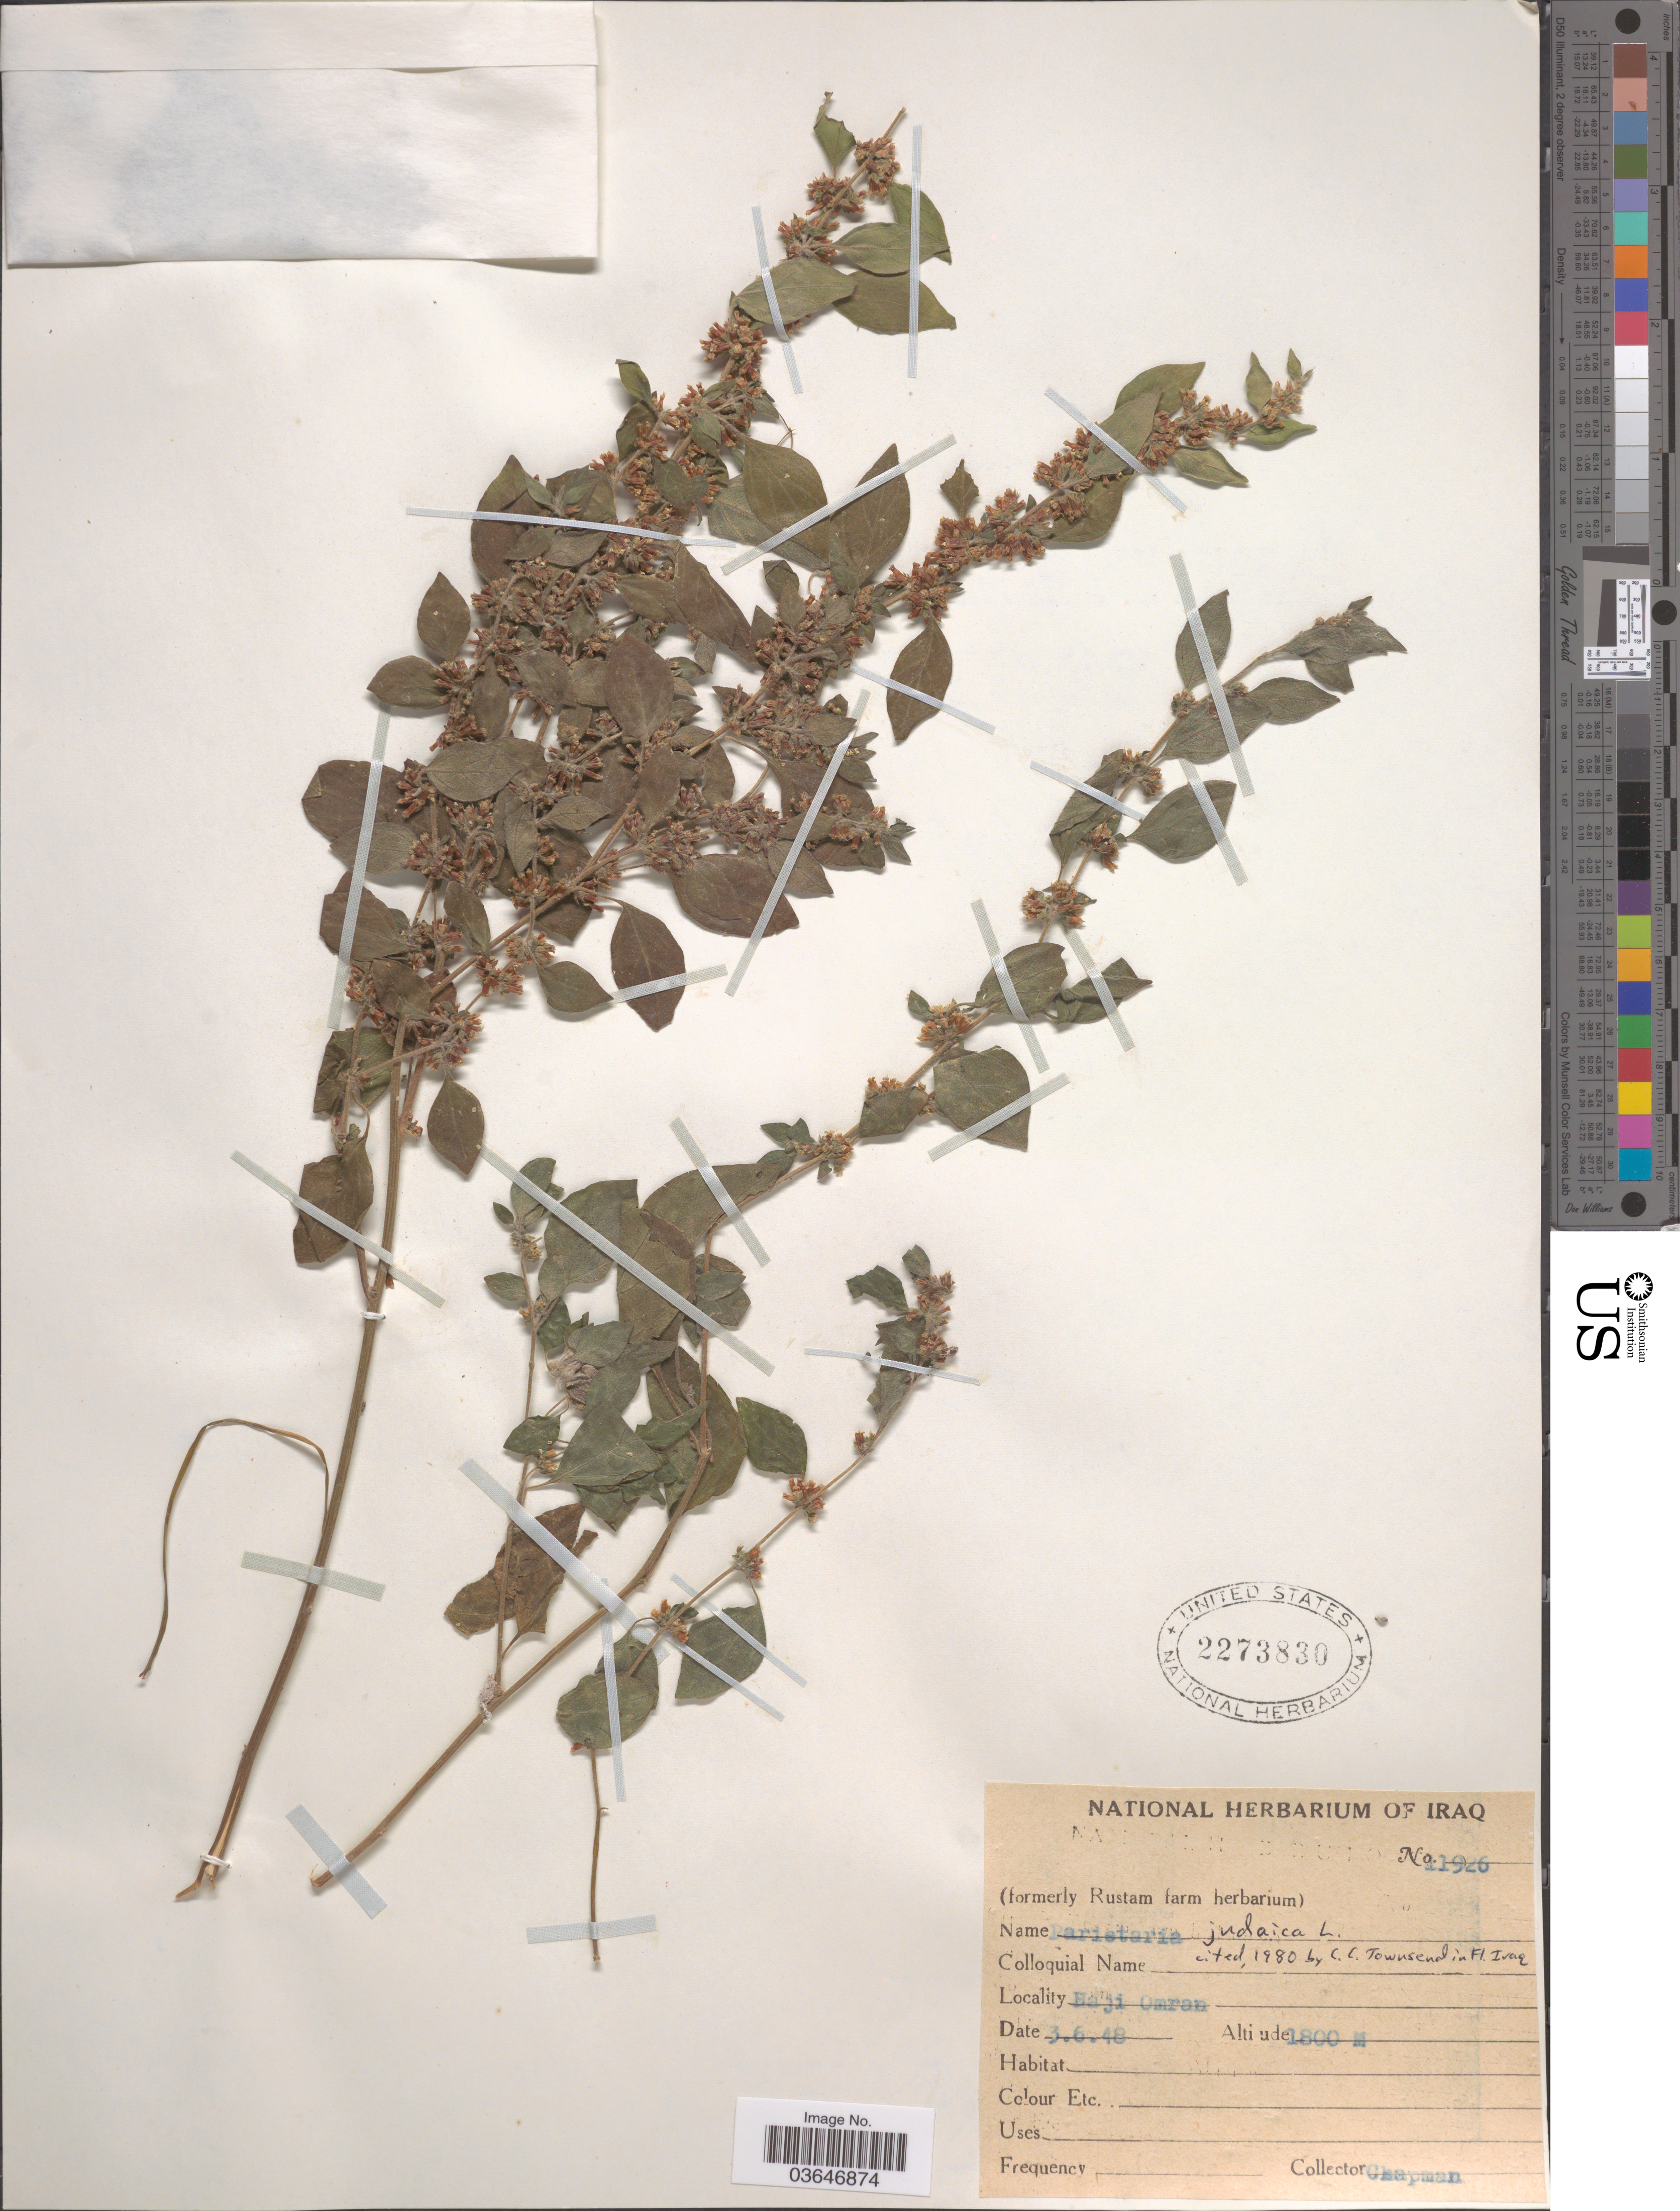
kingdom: Plantae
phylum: Tracheophyta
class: Magnoliopsida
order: Rosales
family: Urticaceae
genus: Parietaria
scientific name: Parietaria judaica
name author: L.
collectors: A. Chapman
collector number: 11926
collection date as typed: Transcribed d/m/y: 3/6/48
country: Iraq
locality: Haji Omran.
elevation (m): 1800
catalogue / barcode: US 2273830